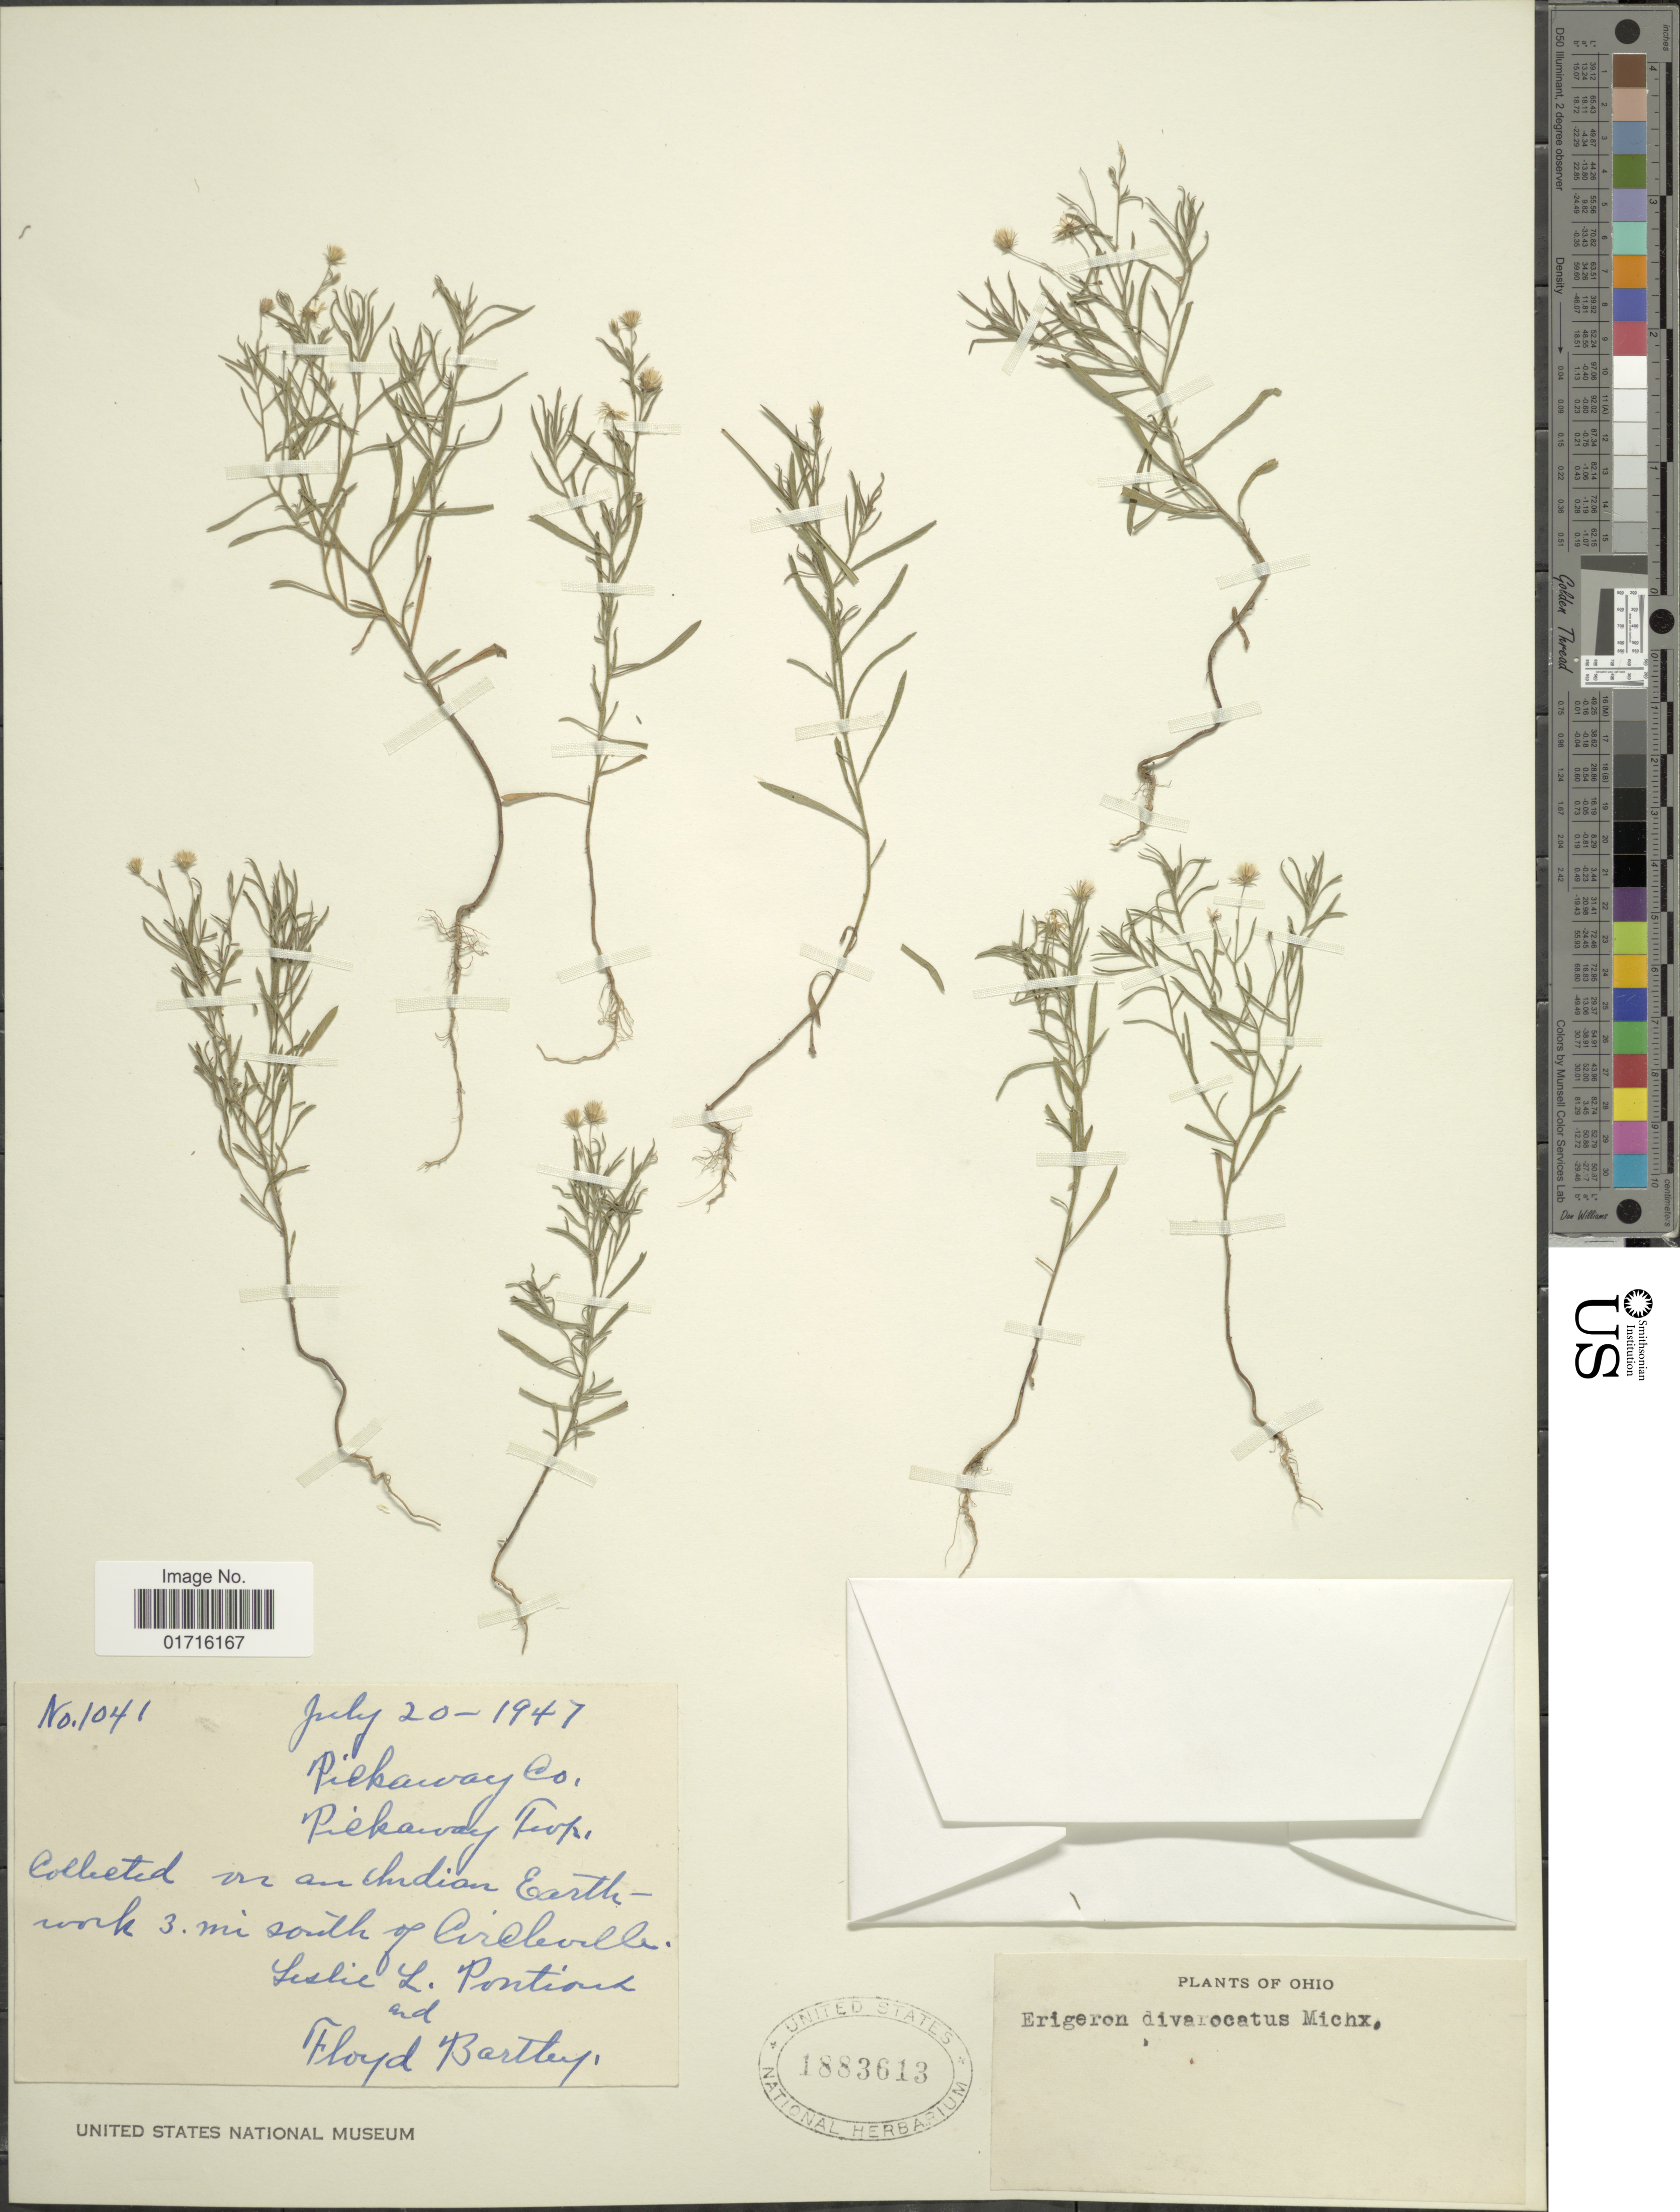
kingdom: Plantae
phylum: Tracheophyta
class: Magnoliopsida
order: Asterales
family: Asteraceae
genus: Conyza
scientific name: Conyza divaricata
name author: Spreng.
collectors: L. L. Pontious & F. Bartley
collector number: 1041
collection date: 1947-07-20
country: United States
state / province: Ohio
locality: Pickaway Co. Pickaway Twp, on an Indian Earthwork 3 mi. south of Circleville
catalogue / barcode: US 1883613